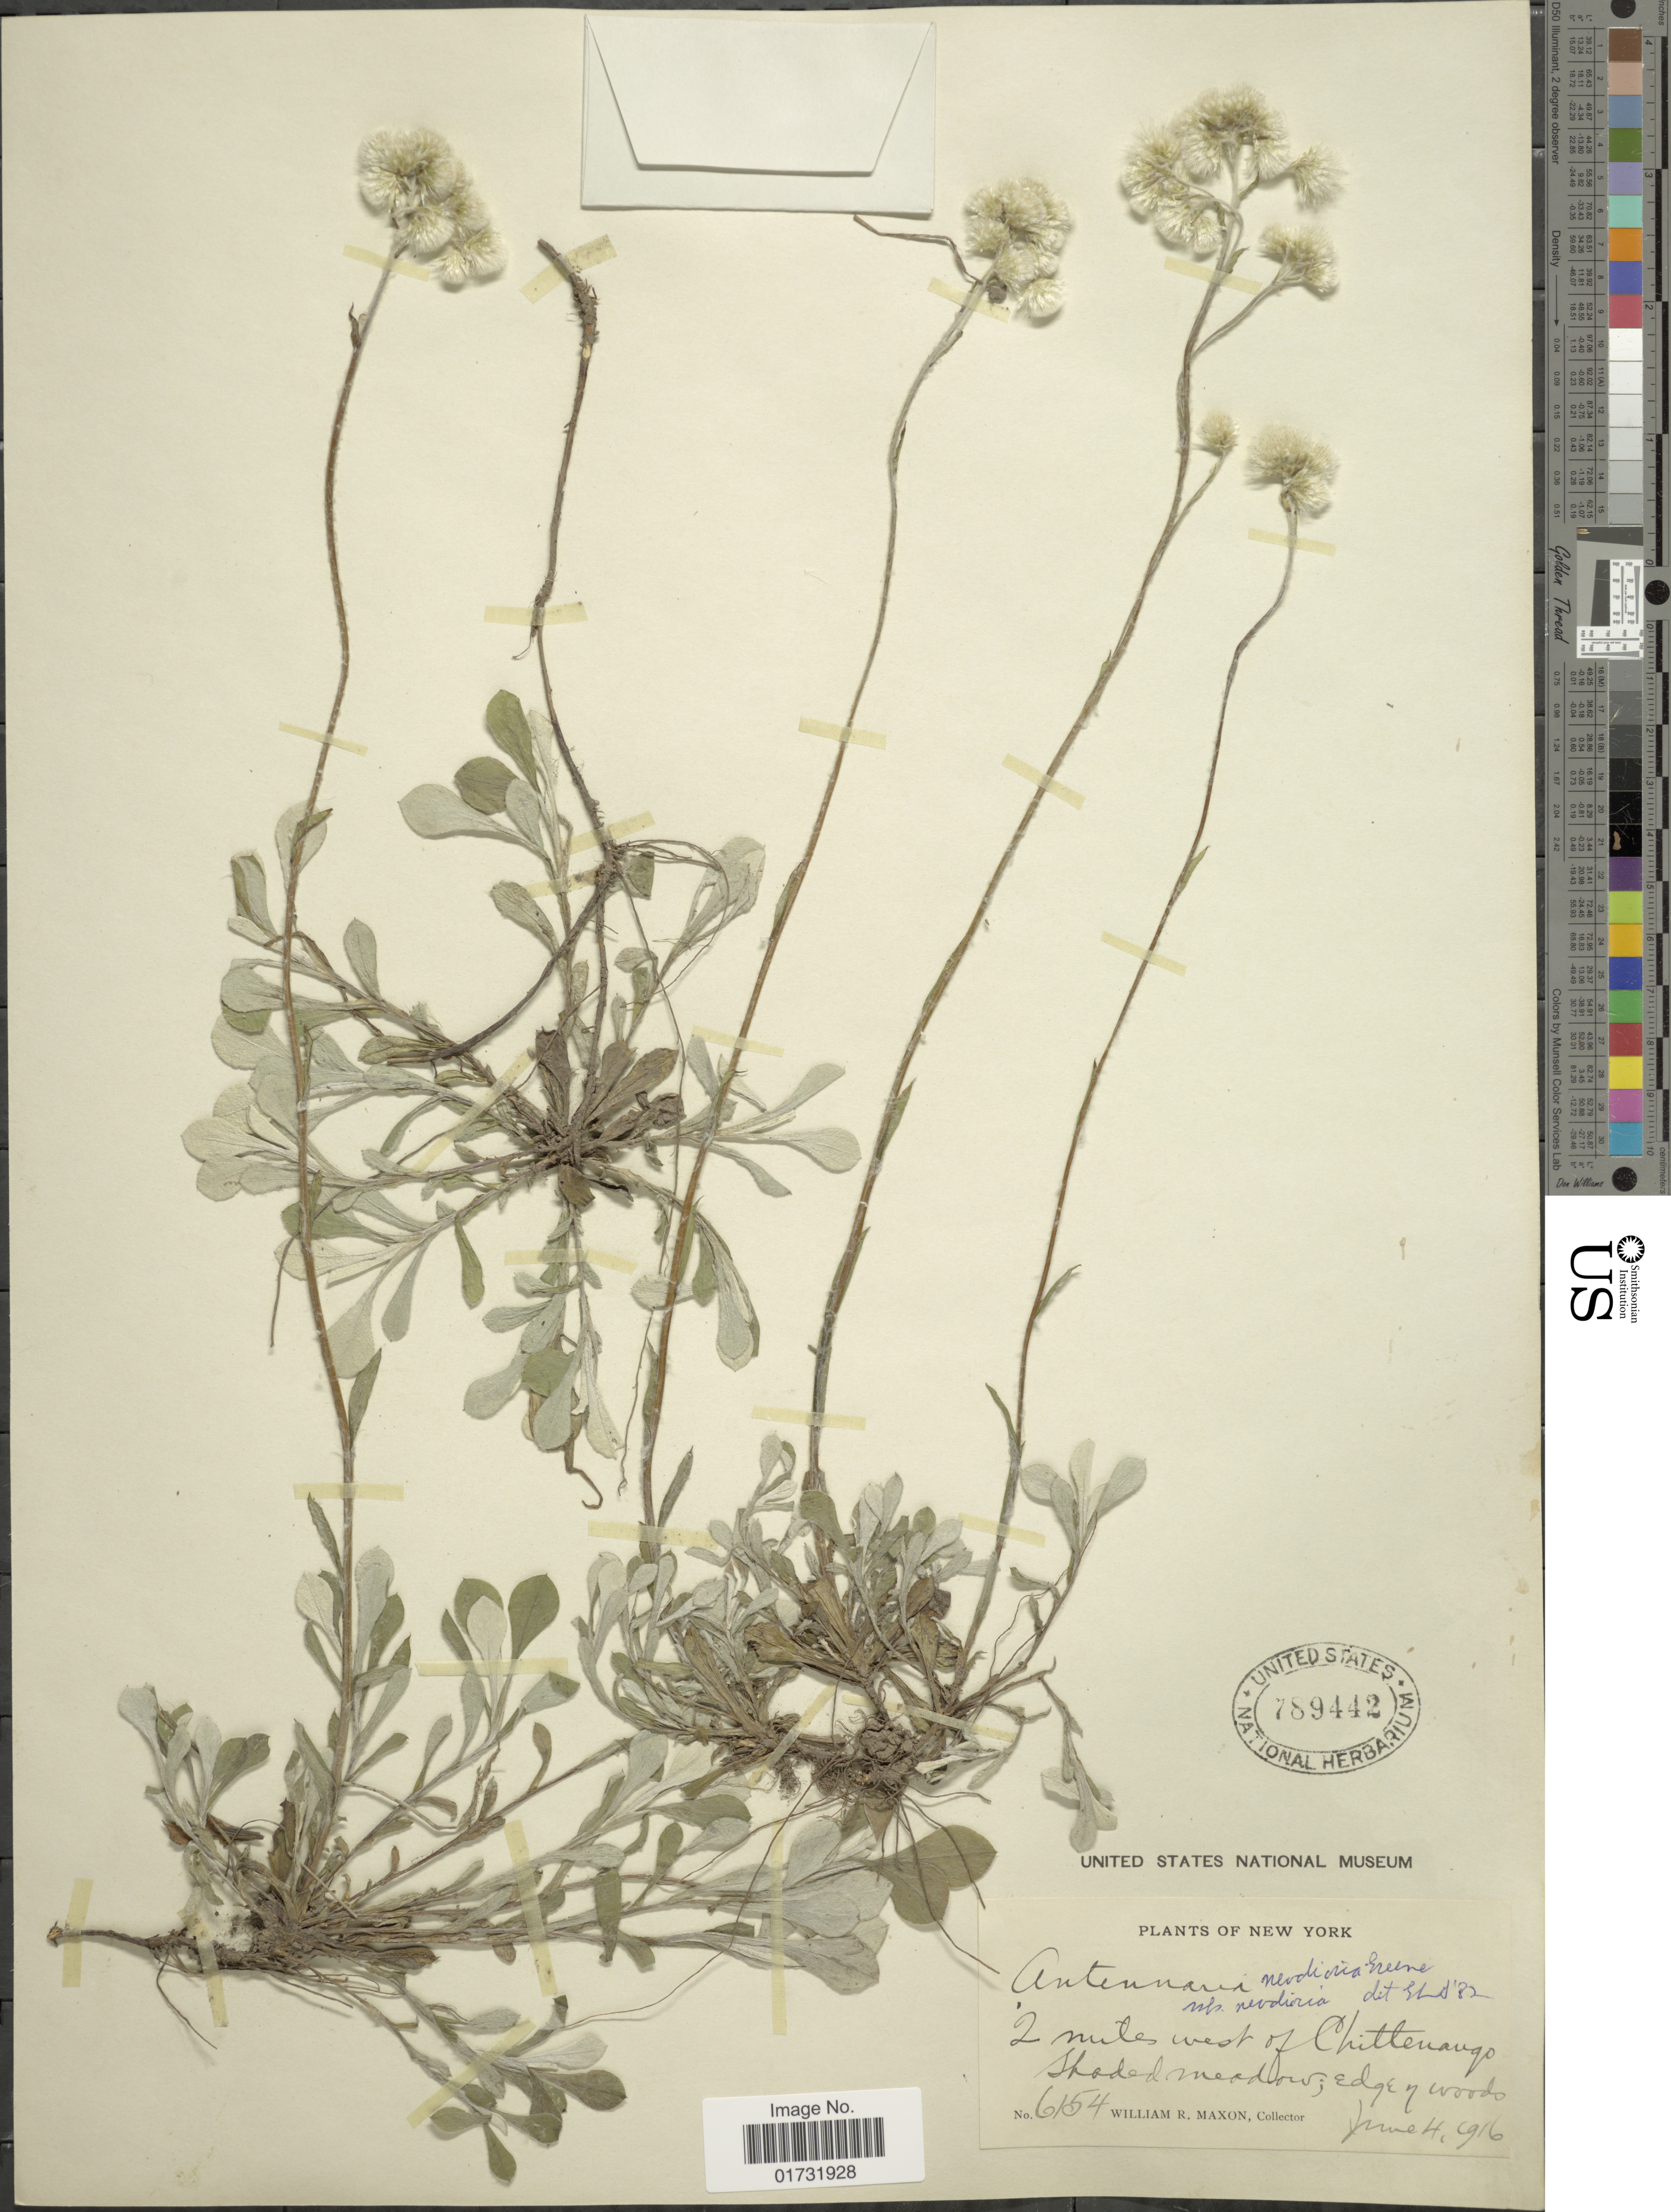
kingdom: Plantae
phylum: Tracheophyta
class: Magnoliopsida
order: Asterales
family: Asteraceae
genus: Antennaria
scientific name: Antennaria neodioica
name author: Greene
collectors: W. R. Maxon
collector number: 6154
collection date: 1916-06-04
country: United States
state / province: New York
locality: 2 miles west of Chittenango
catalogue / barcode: US 789442